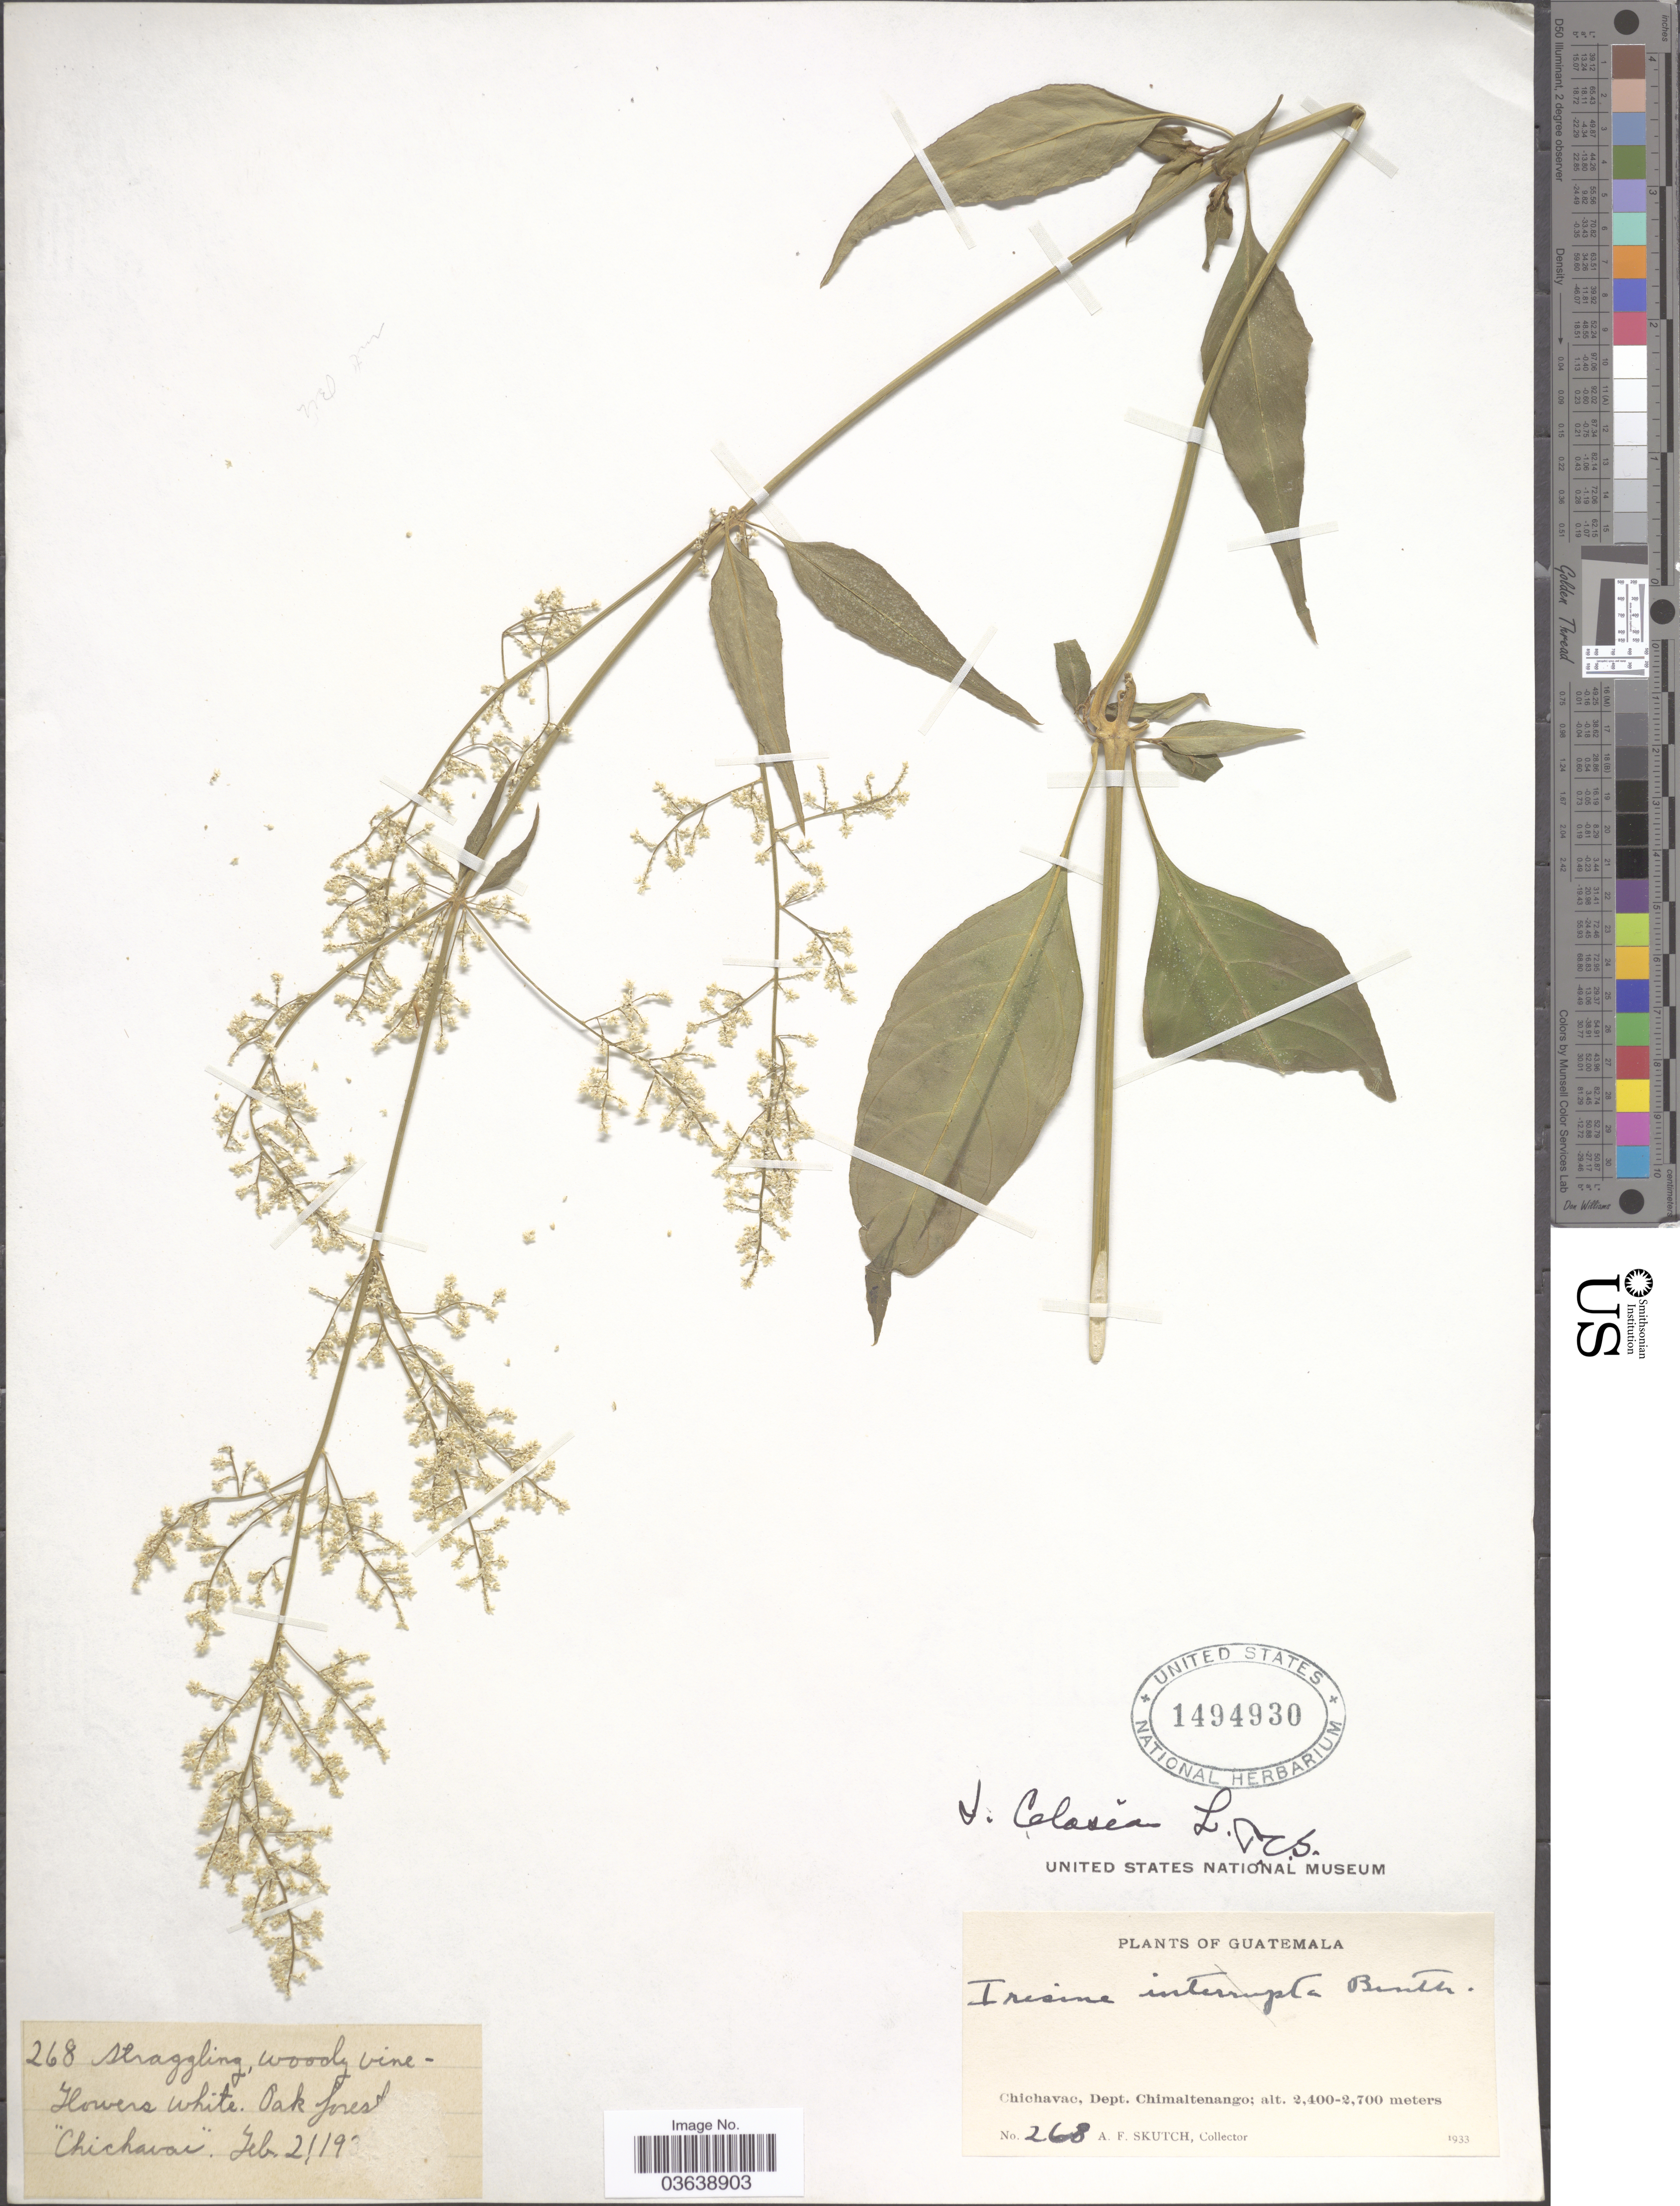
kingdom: Plantae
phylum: Tracheophyta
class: Magnoliopsida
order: Caryophyllales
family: Amaranthaceae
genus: Iresine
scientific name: Iresine celosia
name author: L.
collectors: A. F. Skutch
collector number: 268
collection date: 1933-02-21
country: Guatemala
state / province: Chimaltenango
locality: Chichavac, Dept. Chimaltenango.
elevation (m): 2400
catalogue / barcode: US 1494930